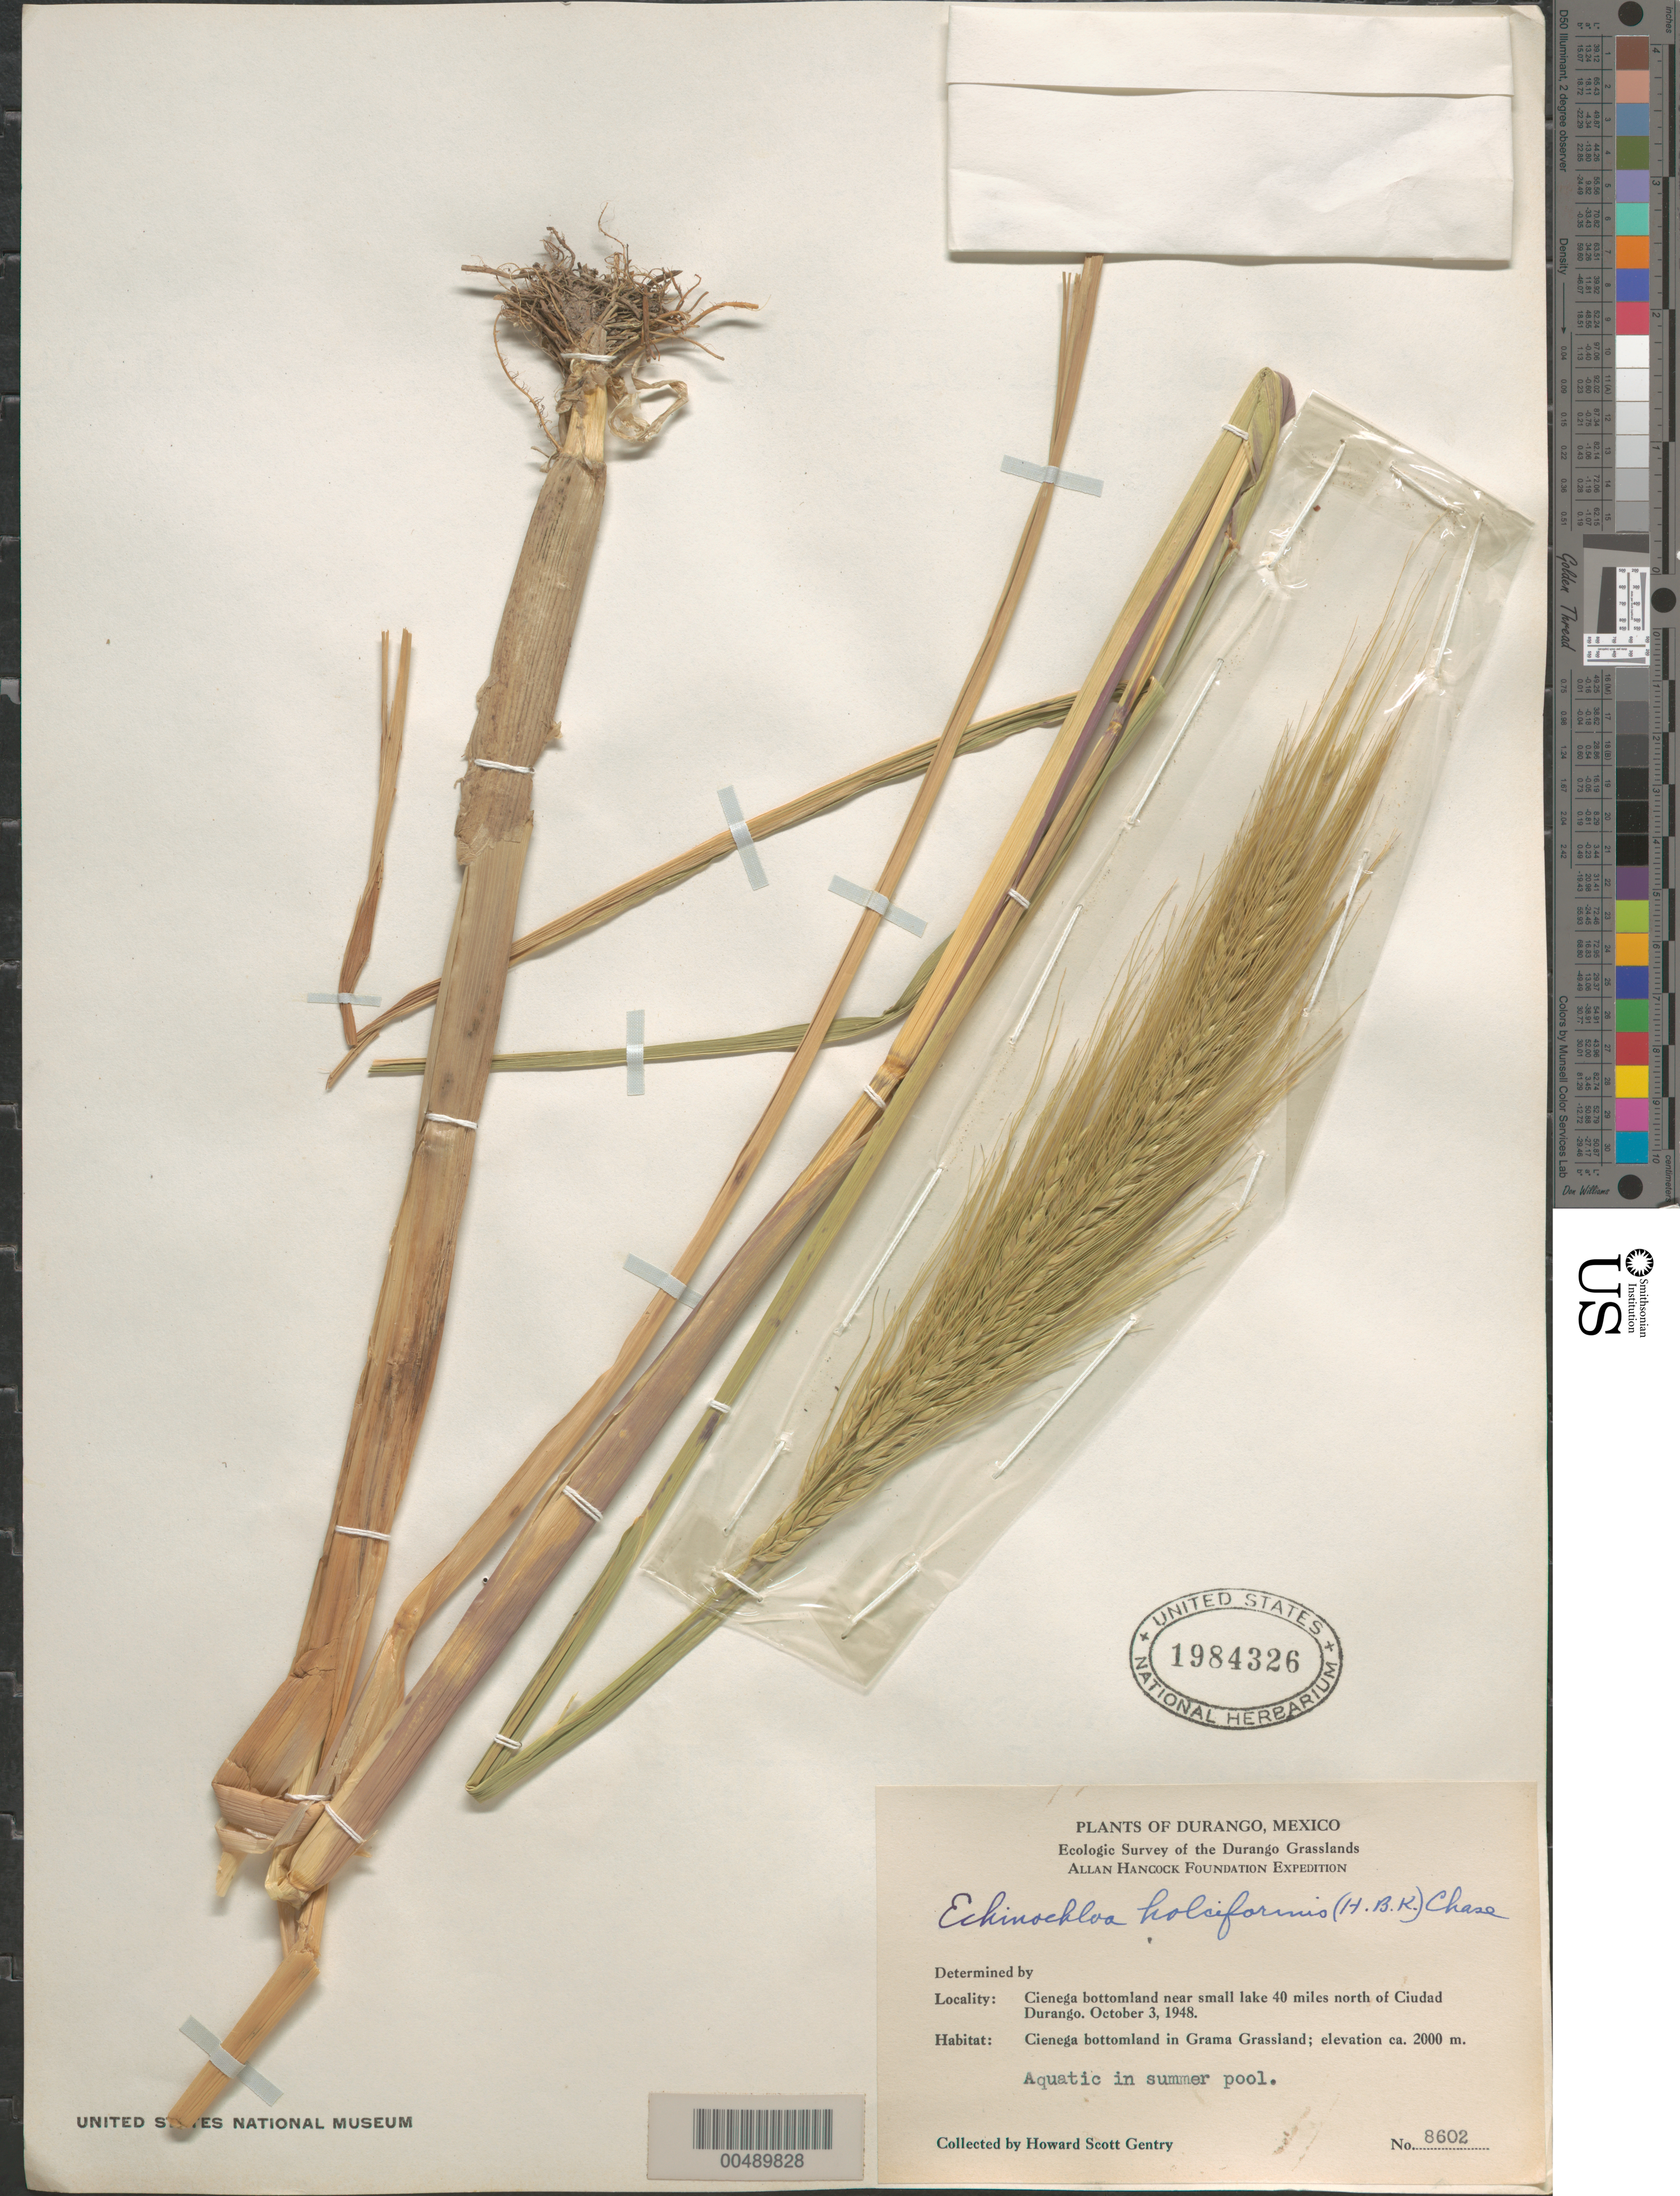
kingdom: Plantae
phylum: Tracheophyta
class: Liliopsida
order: Poales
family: Poaceae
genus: Echinochloa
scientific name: Echinochloa holciformis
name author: (Kunth) Chase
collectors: H. S. Gentry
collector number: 8602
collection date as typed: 3 Oct 1948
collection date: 1948-10-03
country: Mexico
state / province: Durango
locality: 40 mi N of Ciudad Durango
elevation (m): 2000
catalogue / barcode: US 1984326